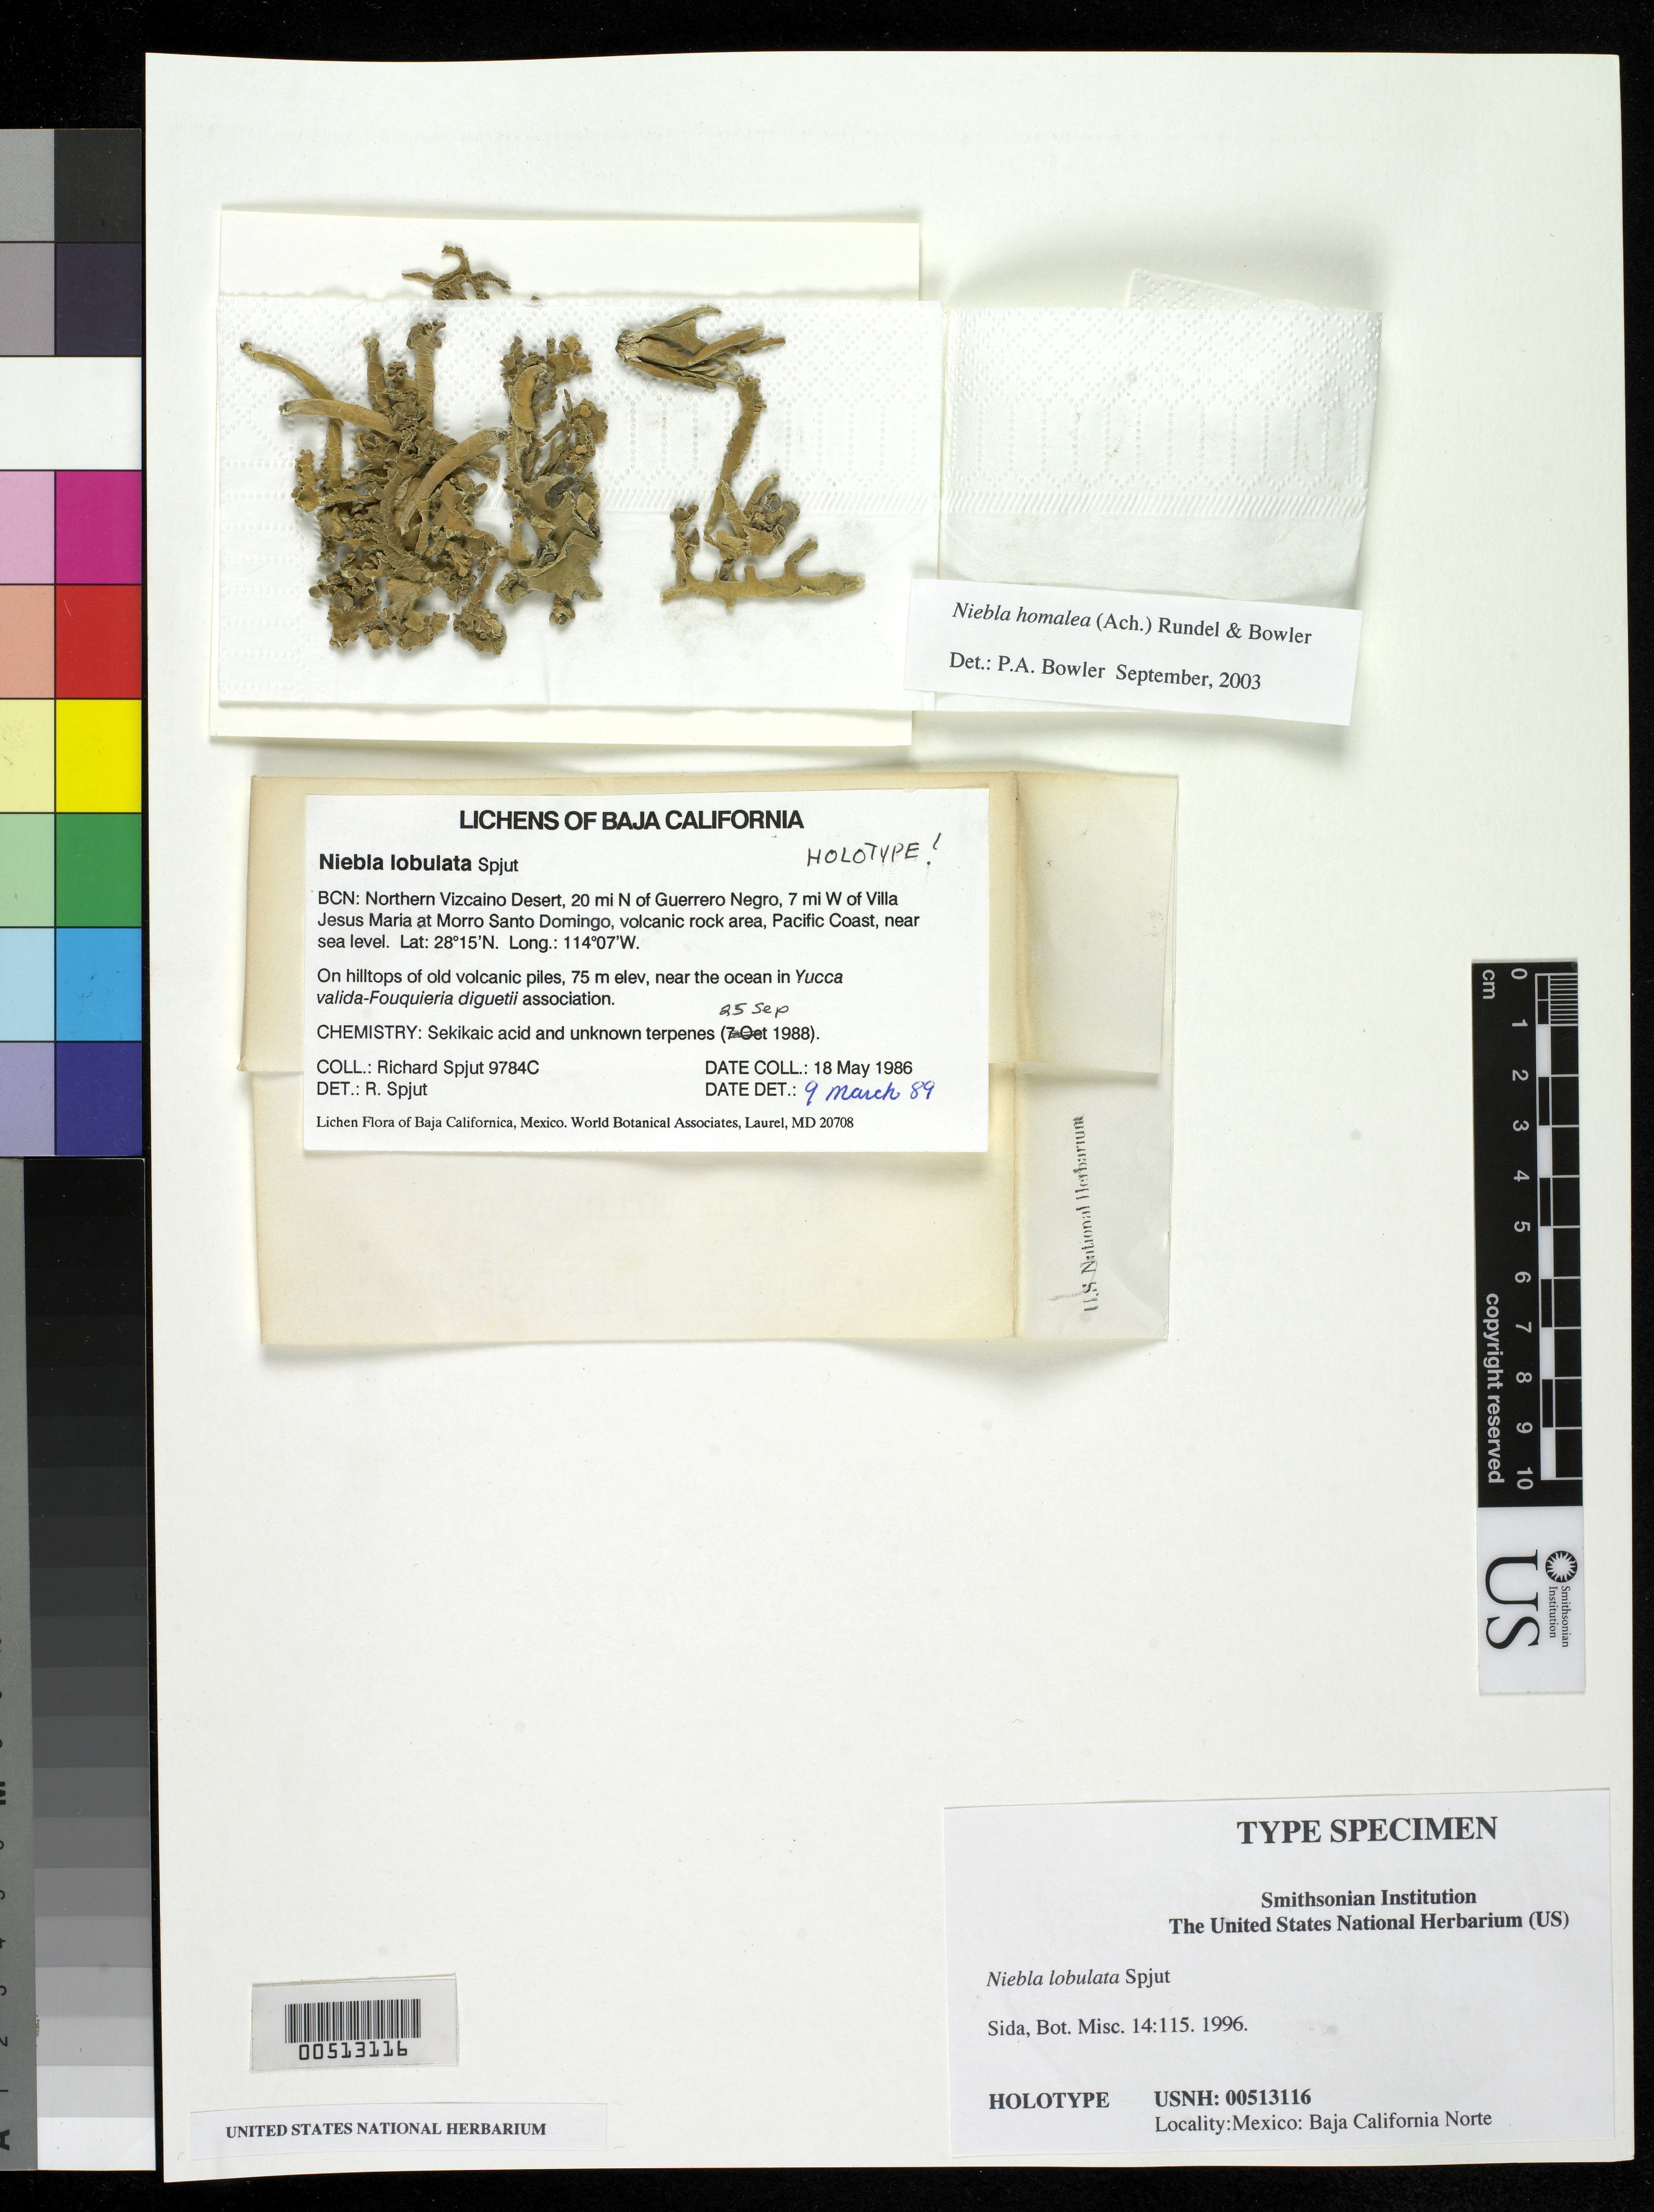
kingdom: Fungi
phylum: Ascomycota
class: Lecanoromycetes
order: Lecanorales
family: Ramalinaceae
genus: Niebla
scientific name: Niebla lobulata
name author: Spjut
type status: Holotype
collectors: R. Spjut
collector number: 9784c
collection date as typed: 18 May 1986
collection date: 1986-05-18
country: Mexico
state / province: Baja California Norte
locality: Northern Vizcaino Desert, 20 mi N of Guerrero Negro, 7 km W of Villa Jesus Maria at Morro Santo Domingo, Pacific coast